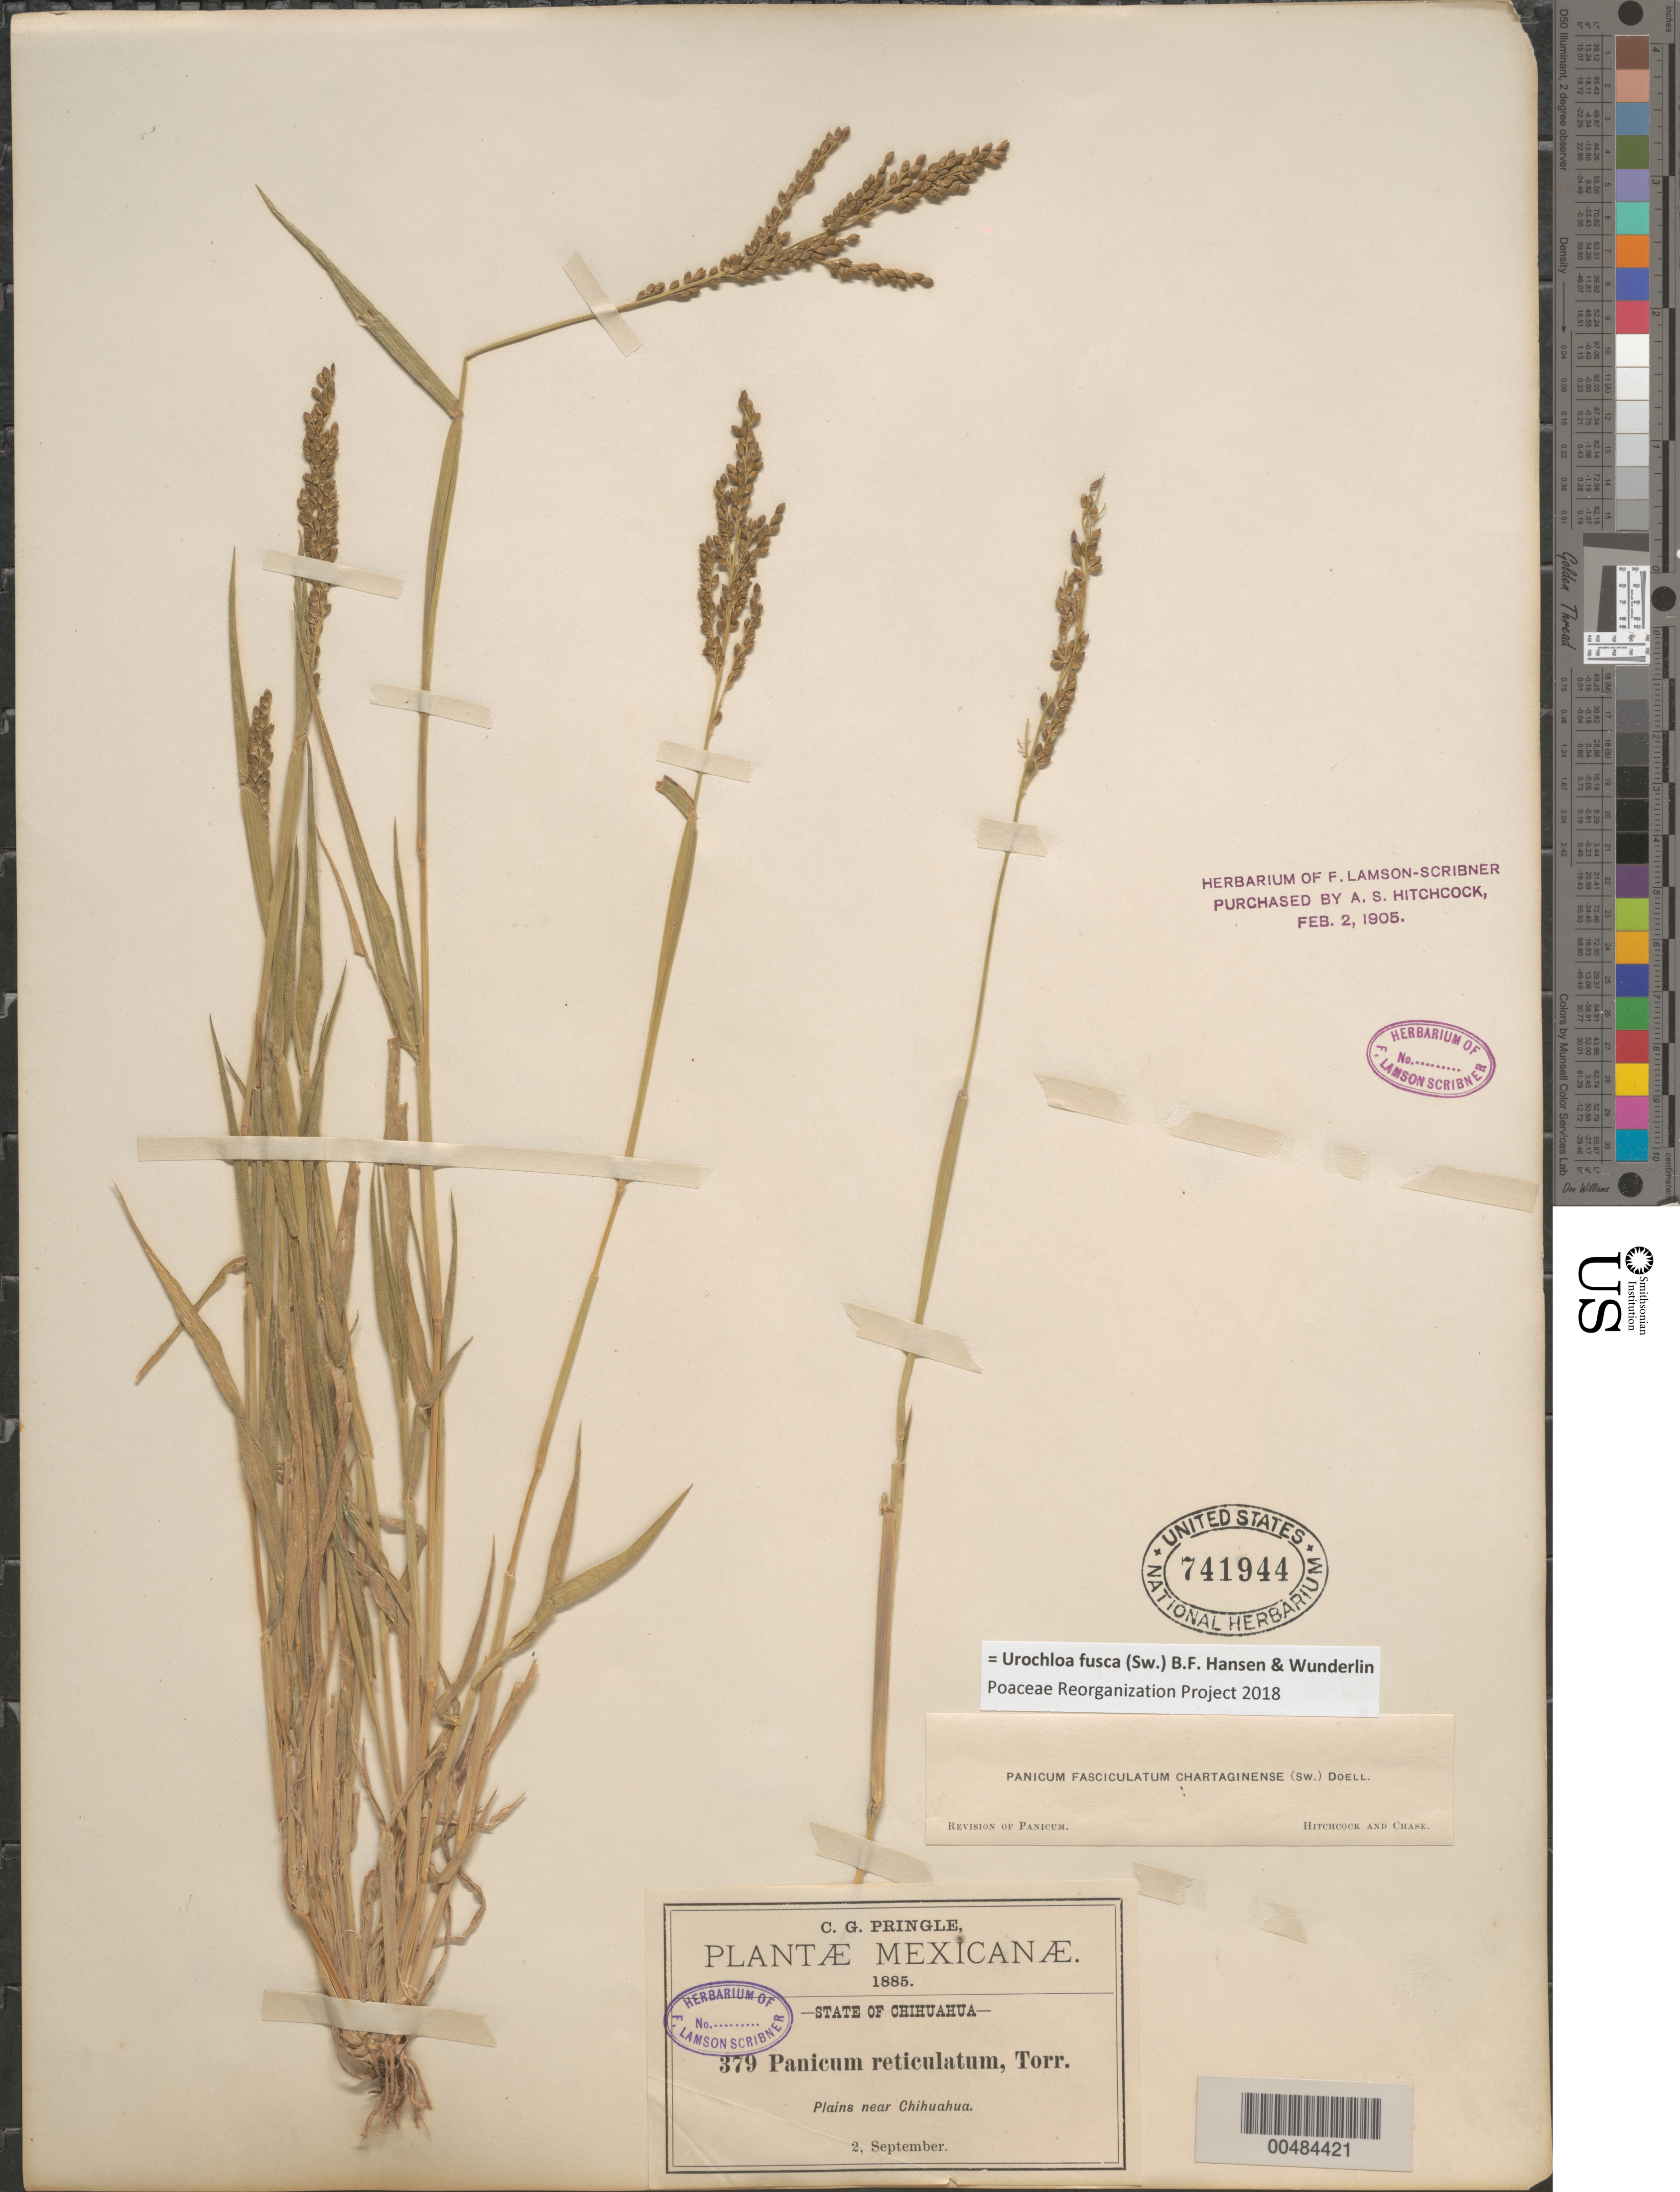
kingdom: Plantae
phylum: Tracheophyta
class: Liliopsida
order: Poales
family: Poaceae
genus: Brachiaria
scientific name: Brachiaria fasciculata var. reticulata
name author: (Torr.) Beetle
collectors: C. G. Pringle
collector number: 379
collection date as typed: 2 Sep 1885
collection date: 1885-09-02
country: Mexico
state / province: Chihuahua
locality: Plains near Chihuahua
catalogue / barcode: US 741944